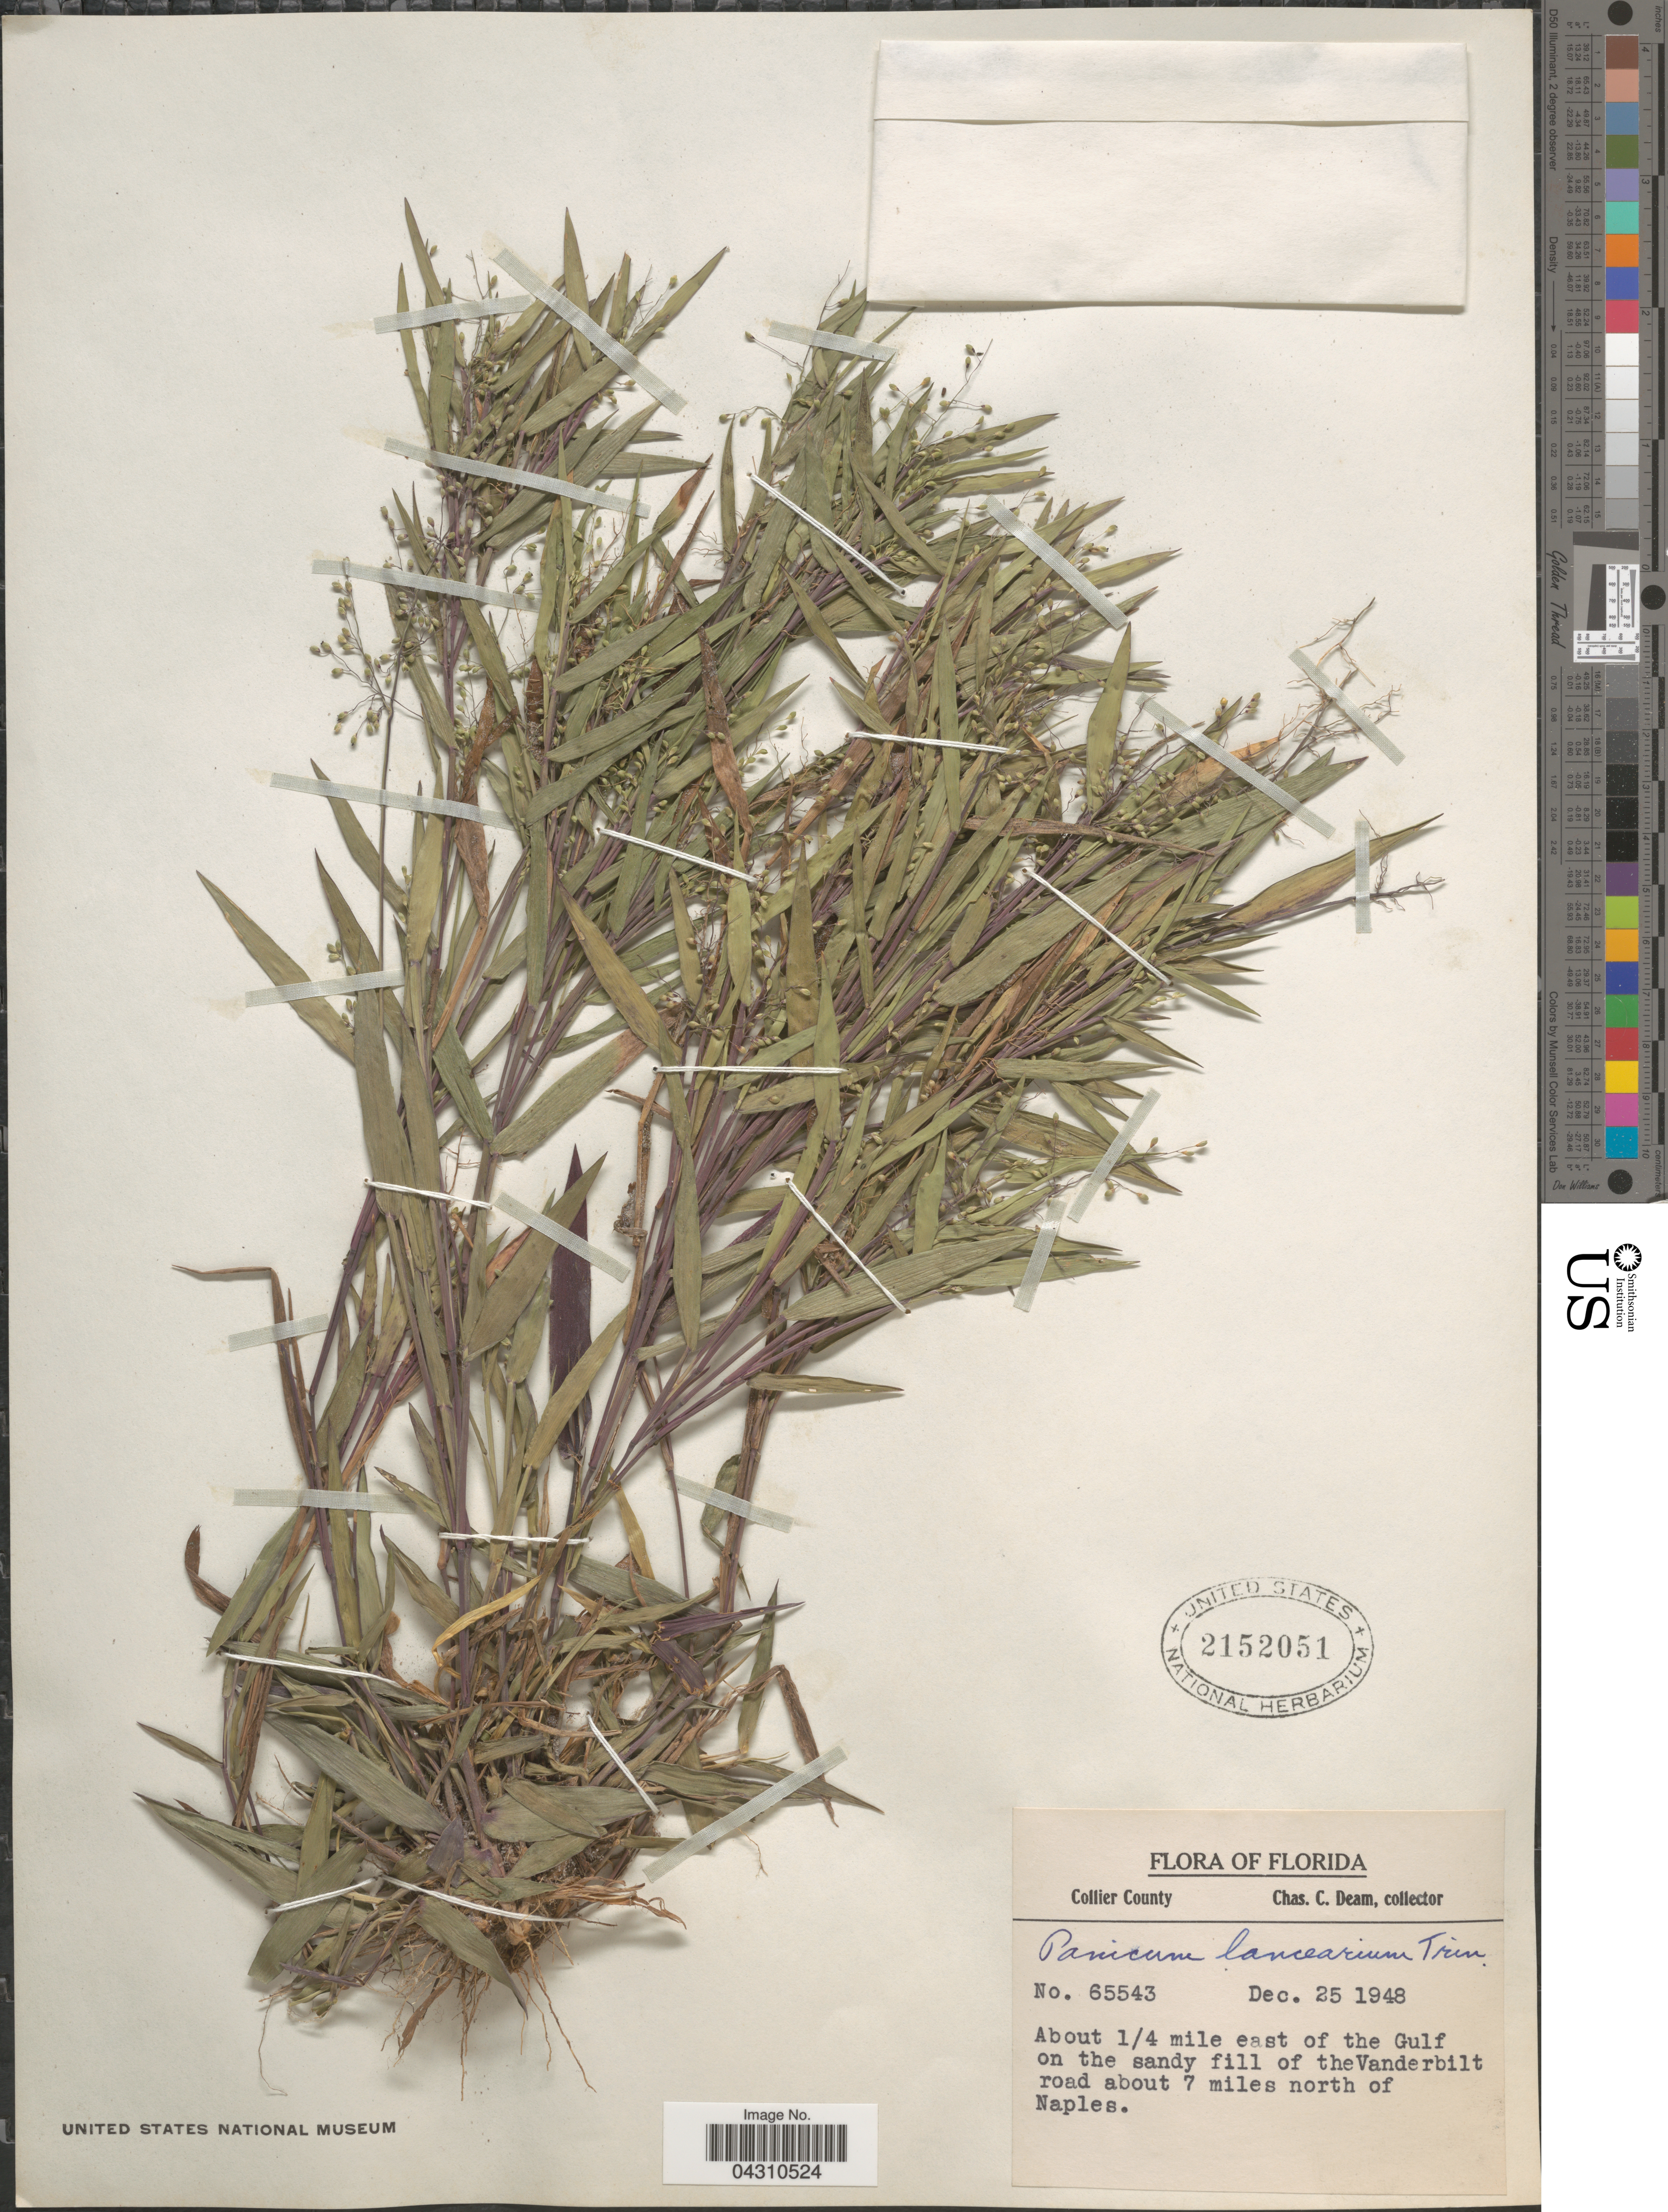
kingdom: Plantae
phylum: Tracheophyta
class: Liliopsida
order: Poales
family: Poaceae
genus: Dichanthelium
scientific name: Dichanthelium portoricense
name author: (Desv. ex Ham.) B.F. Hansen & Wunderlin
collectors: C. C. Deam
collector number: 65543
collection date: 1948-12-25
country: United States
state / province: Florida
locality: Collier County. About ¼ mile east of the Gulf on the sandy hill of theVanderbilt road about 7 miles north of Naples.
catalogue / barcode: US 2152051